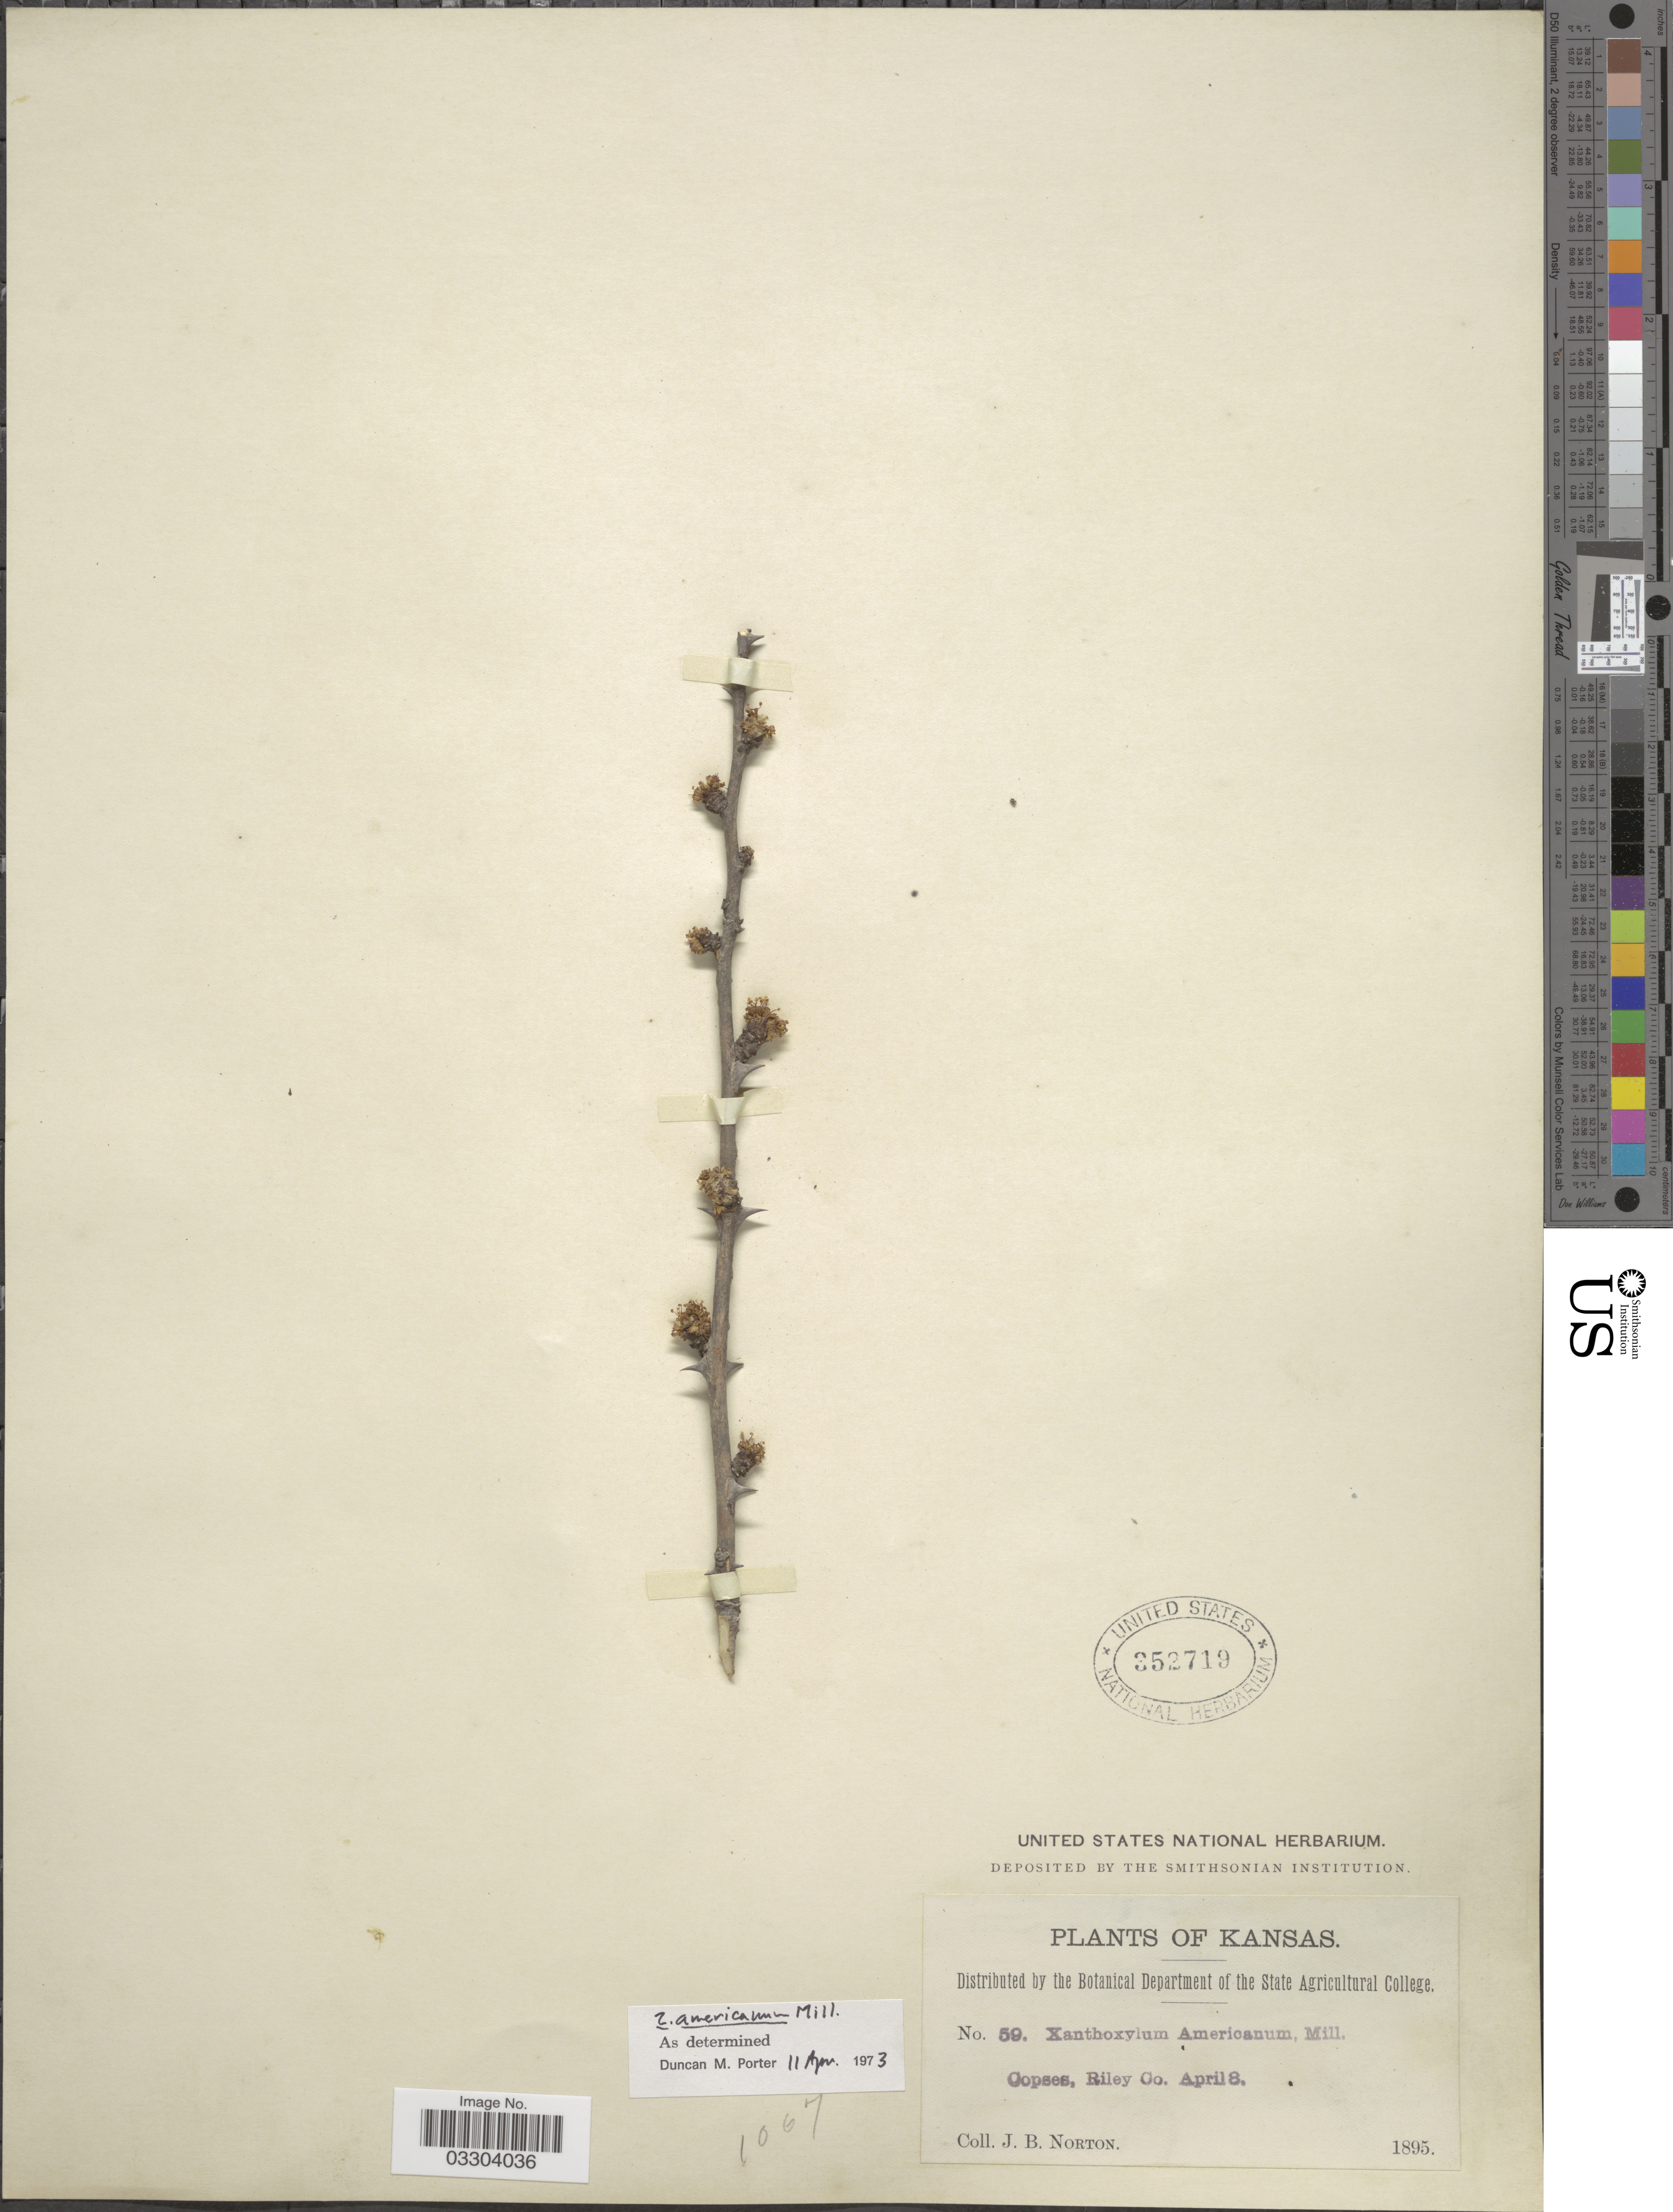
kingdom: Plantae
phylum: Tracheophyta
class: Magnoliopsida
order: Sapindales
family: Rutaceae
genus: Zanthoxylum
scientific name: Zanthoxylum americanum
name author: Mill.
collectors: J. B. Norton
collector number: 59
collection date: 1895-04-08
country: United States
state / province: Kansas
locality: Copses, Riley Co.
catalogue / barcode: US 352719